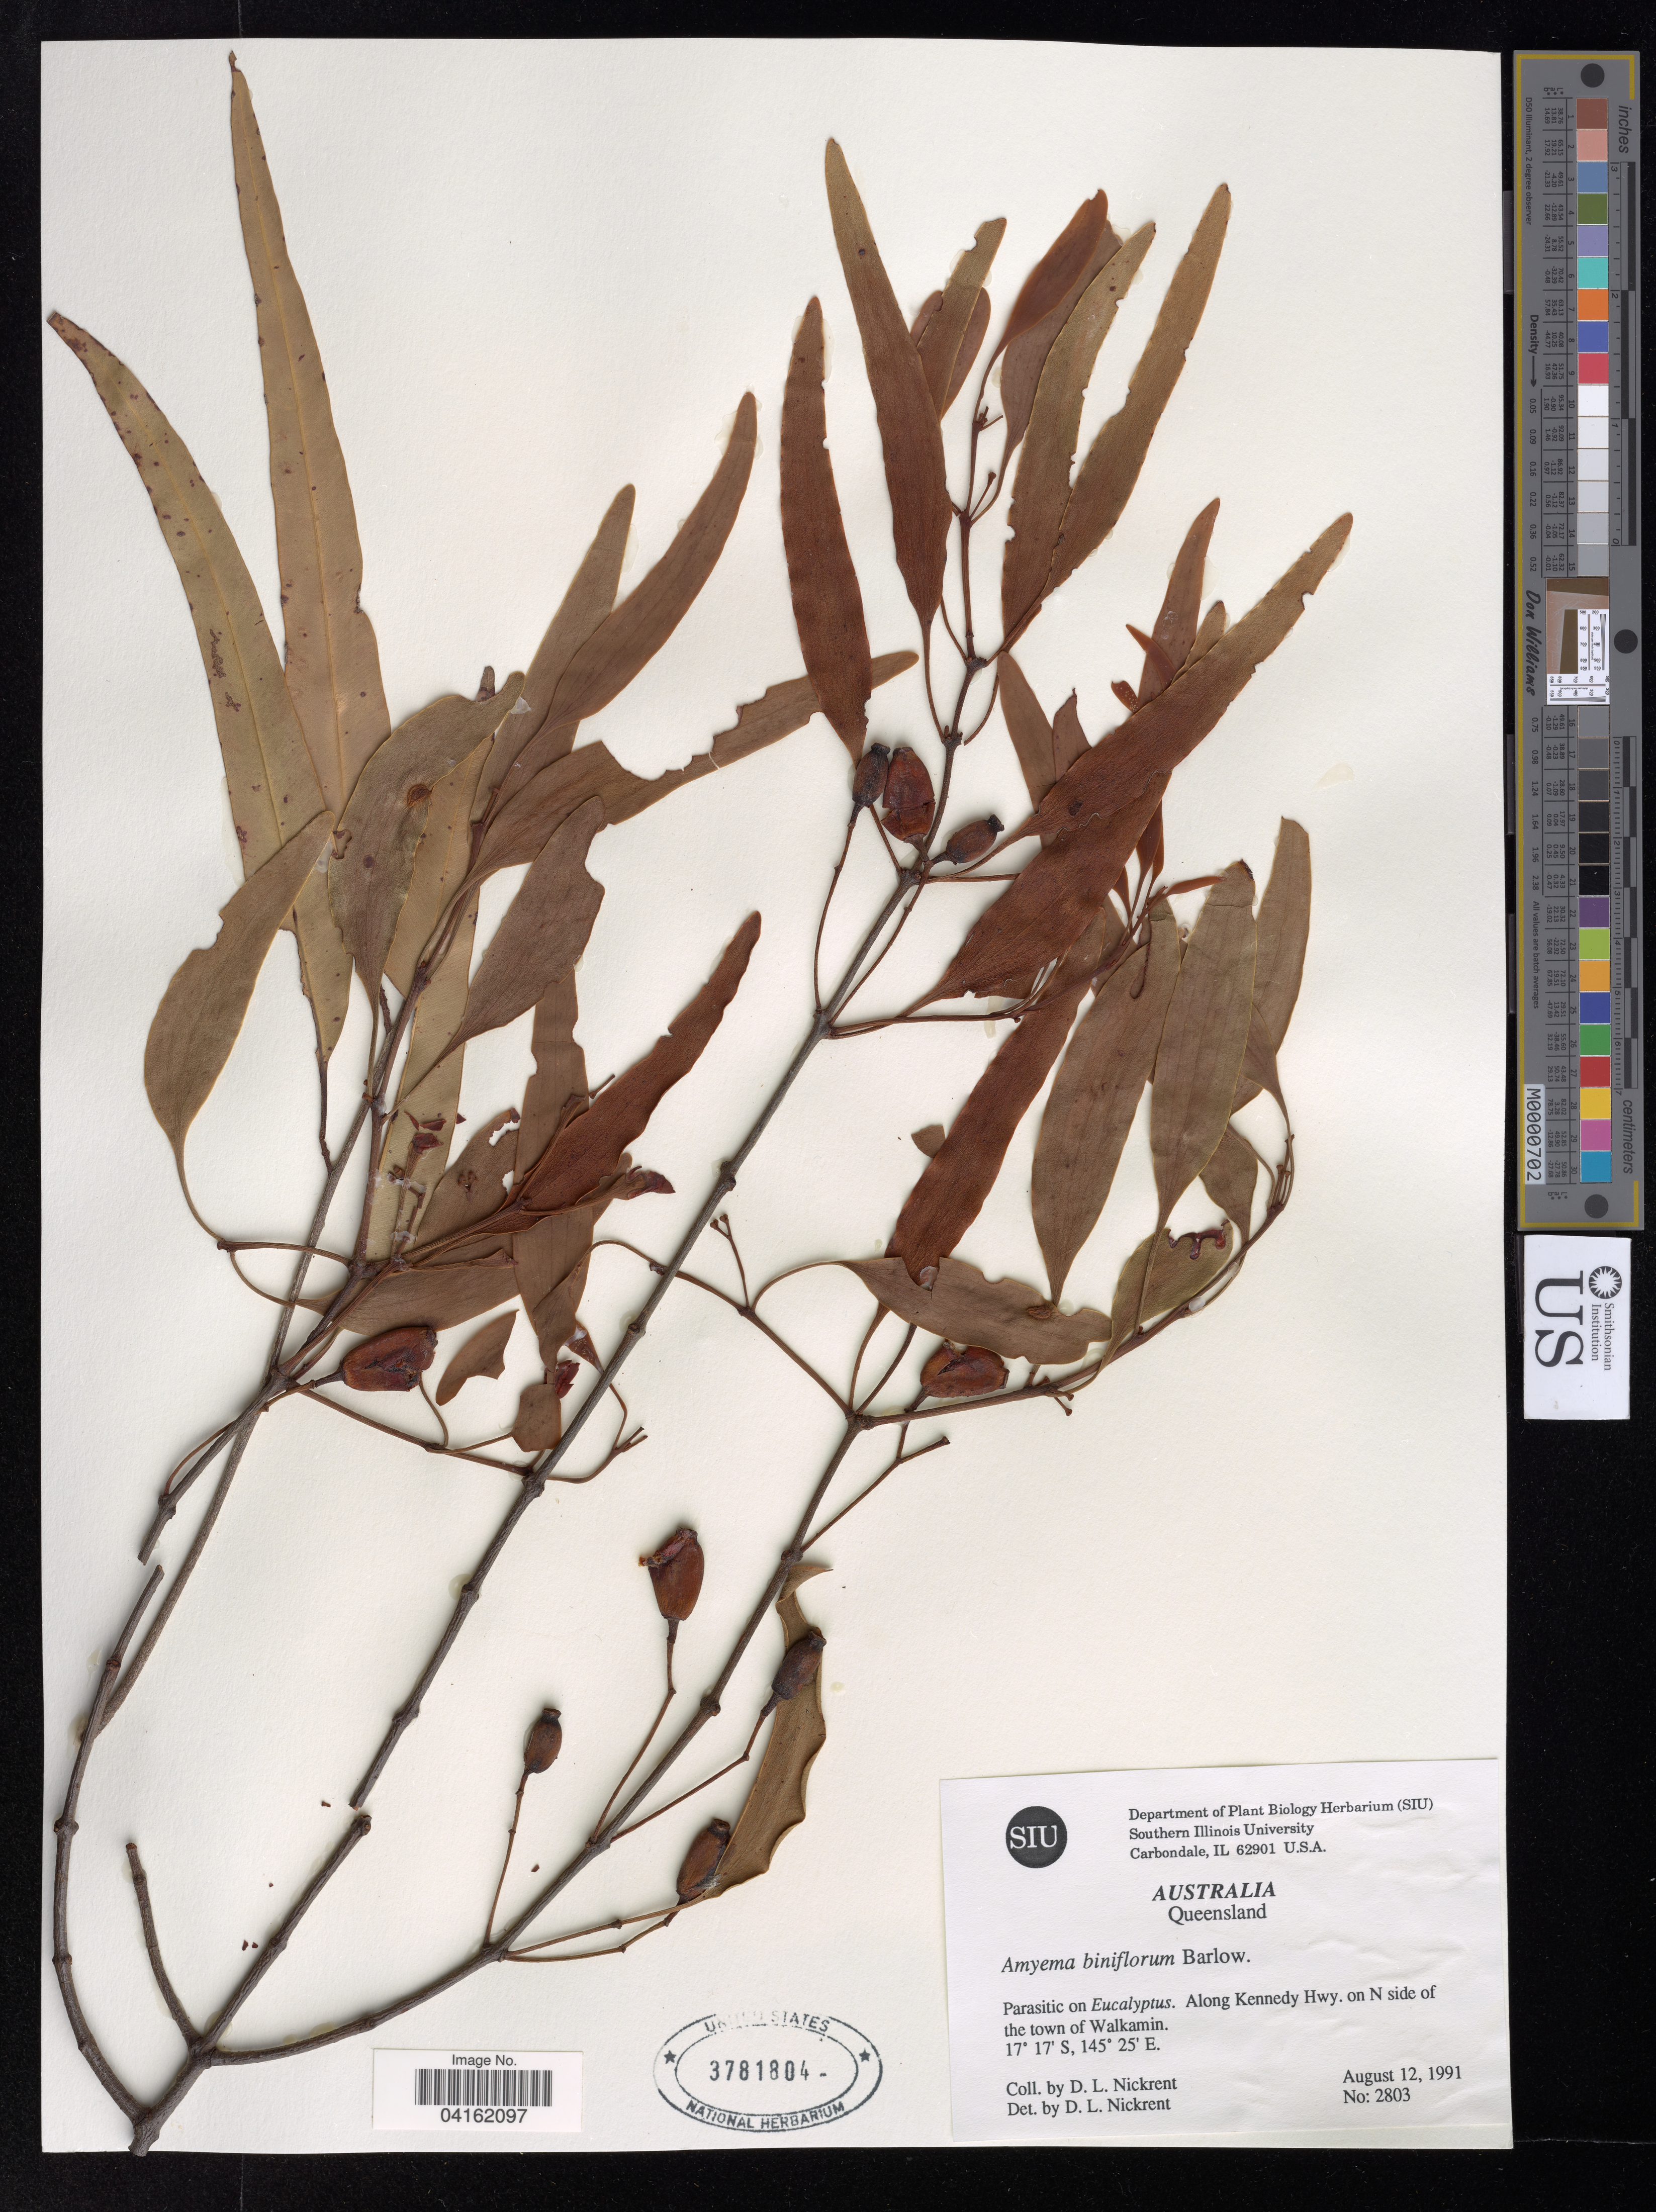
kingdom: Plantae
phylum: Tracheophyta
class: Magnoliopsida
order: Santalales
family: Loranthaceae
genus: Amyema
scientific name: Amyema biniflora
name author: Barlow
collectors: D. Nickrent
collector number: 2803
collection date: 1991-08-12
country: Australia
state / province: Queensland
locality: Along Kennedy Hwy. on N side of the town of Walkamin.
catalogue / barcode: US 3781804